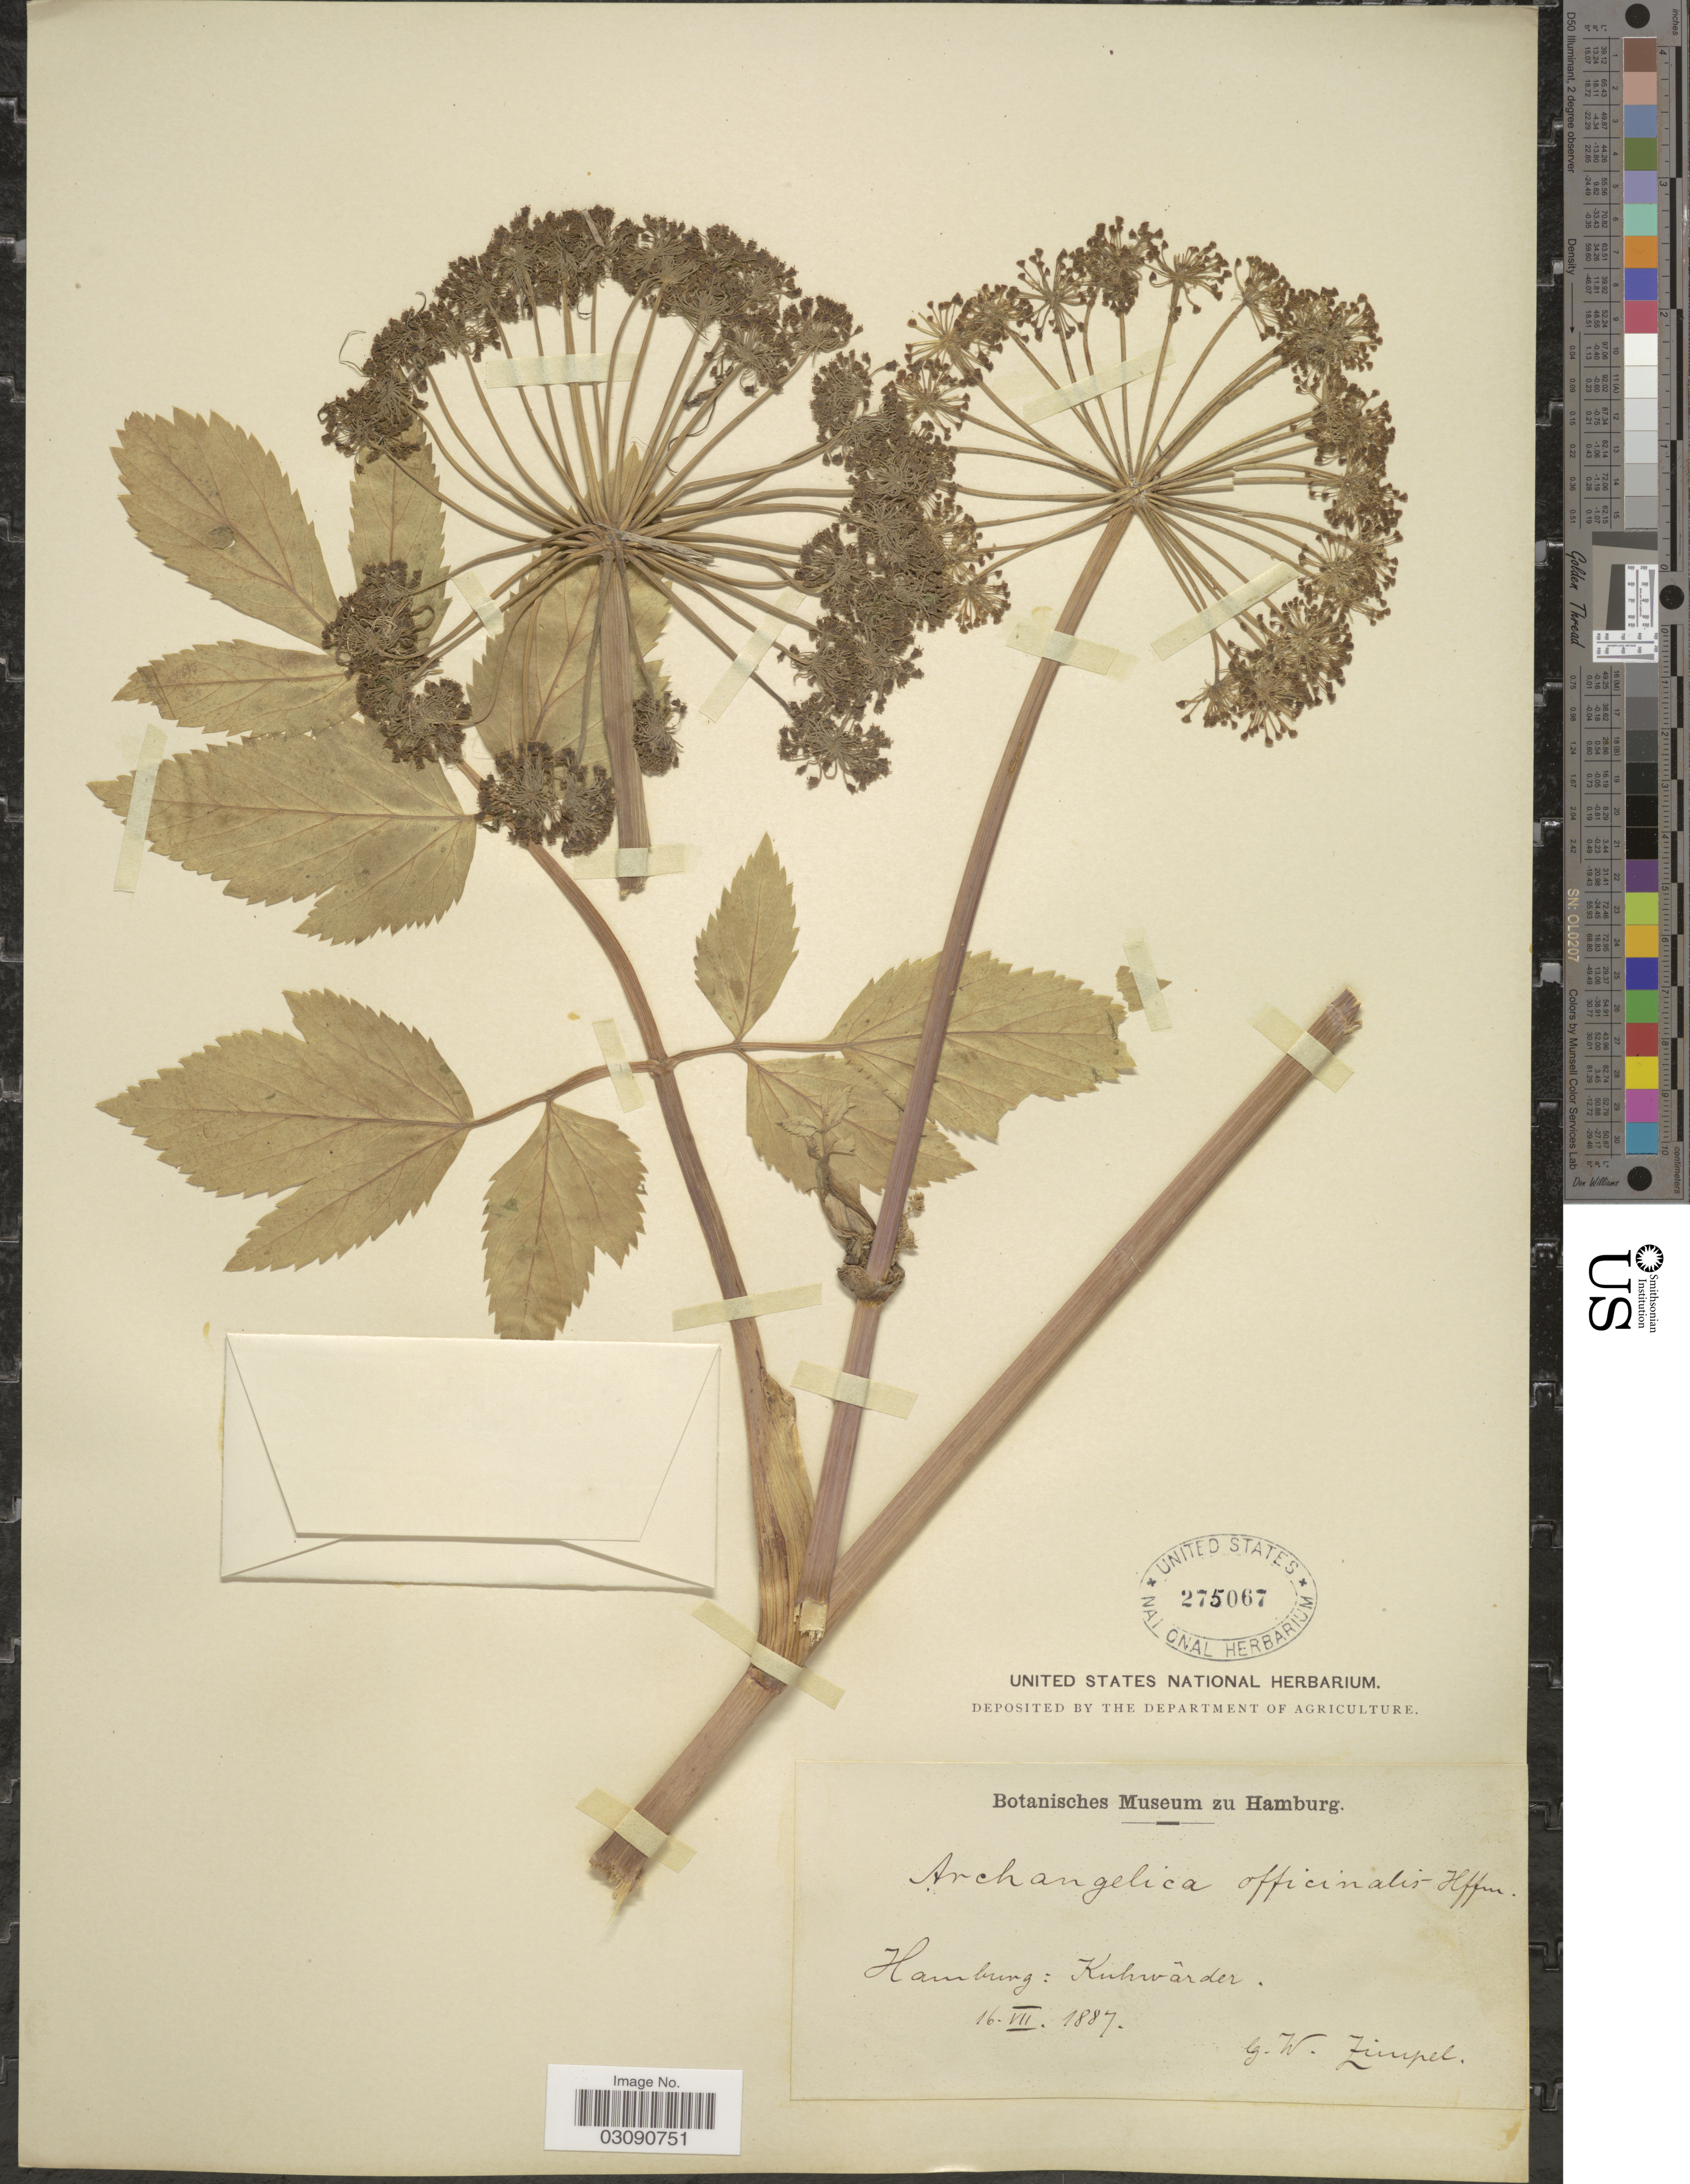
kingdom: Plantae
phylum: Tracheophyta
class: Magnoliopsida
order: Apiales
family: Apiaceae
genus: Angelica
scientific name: Angelica officinalis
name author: Moench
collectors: W. Zimpel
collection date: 1887-07-16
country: Germany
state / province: Hamburg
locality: Hamburg: Kuhwarder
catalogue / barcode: US 275067